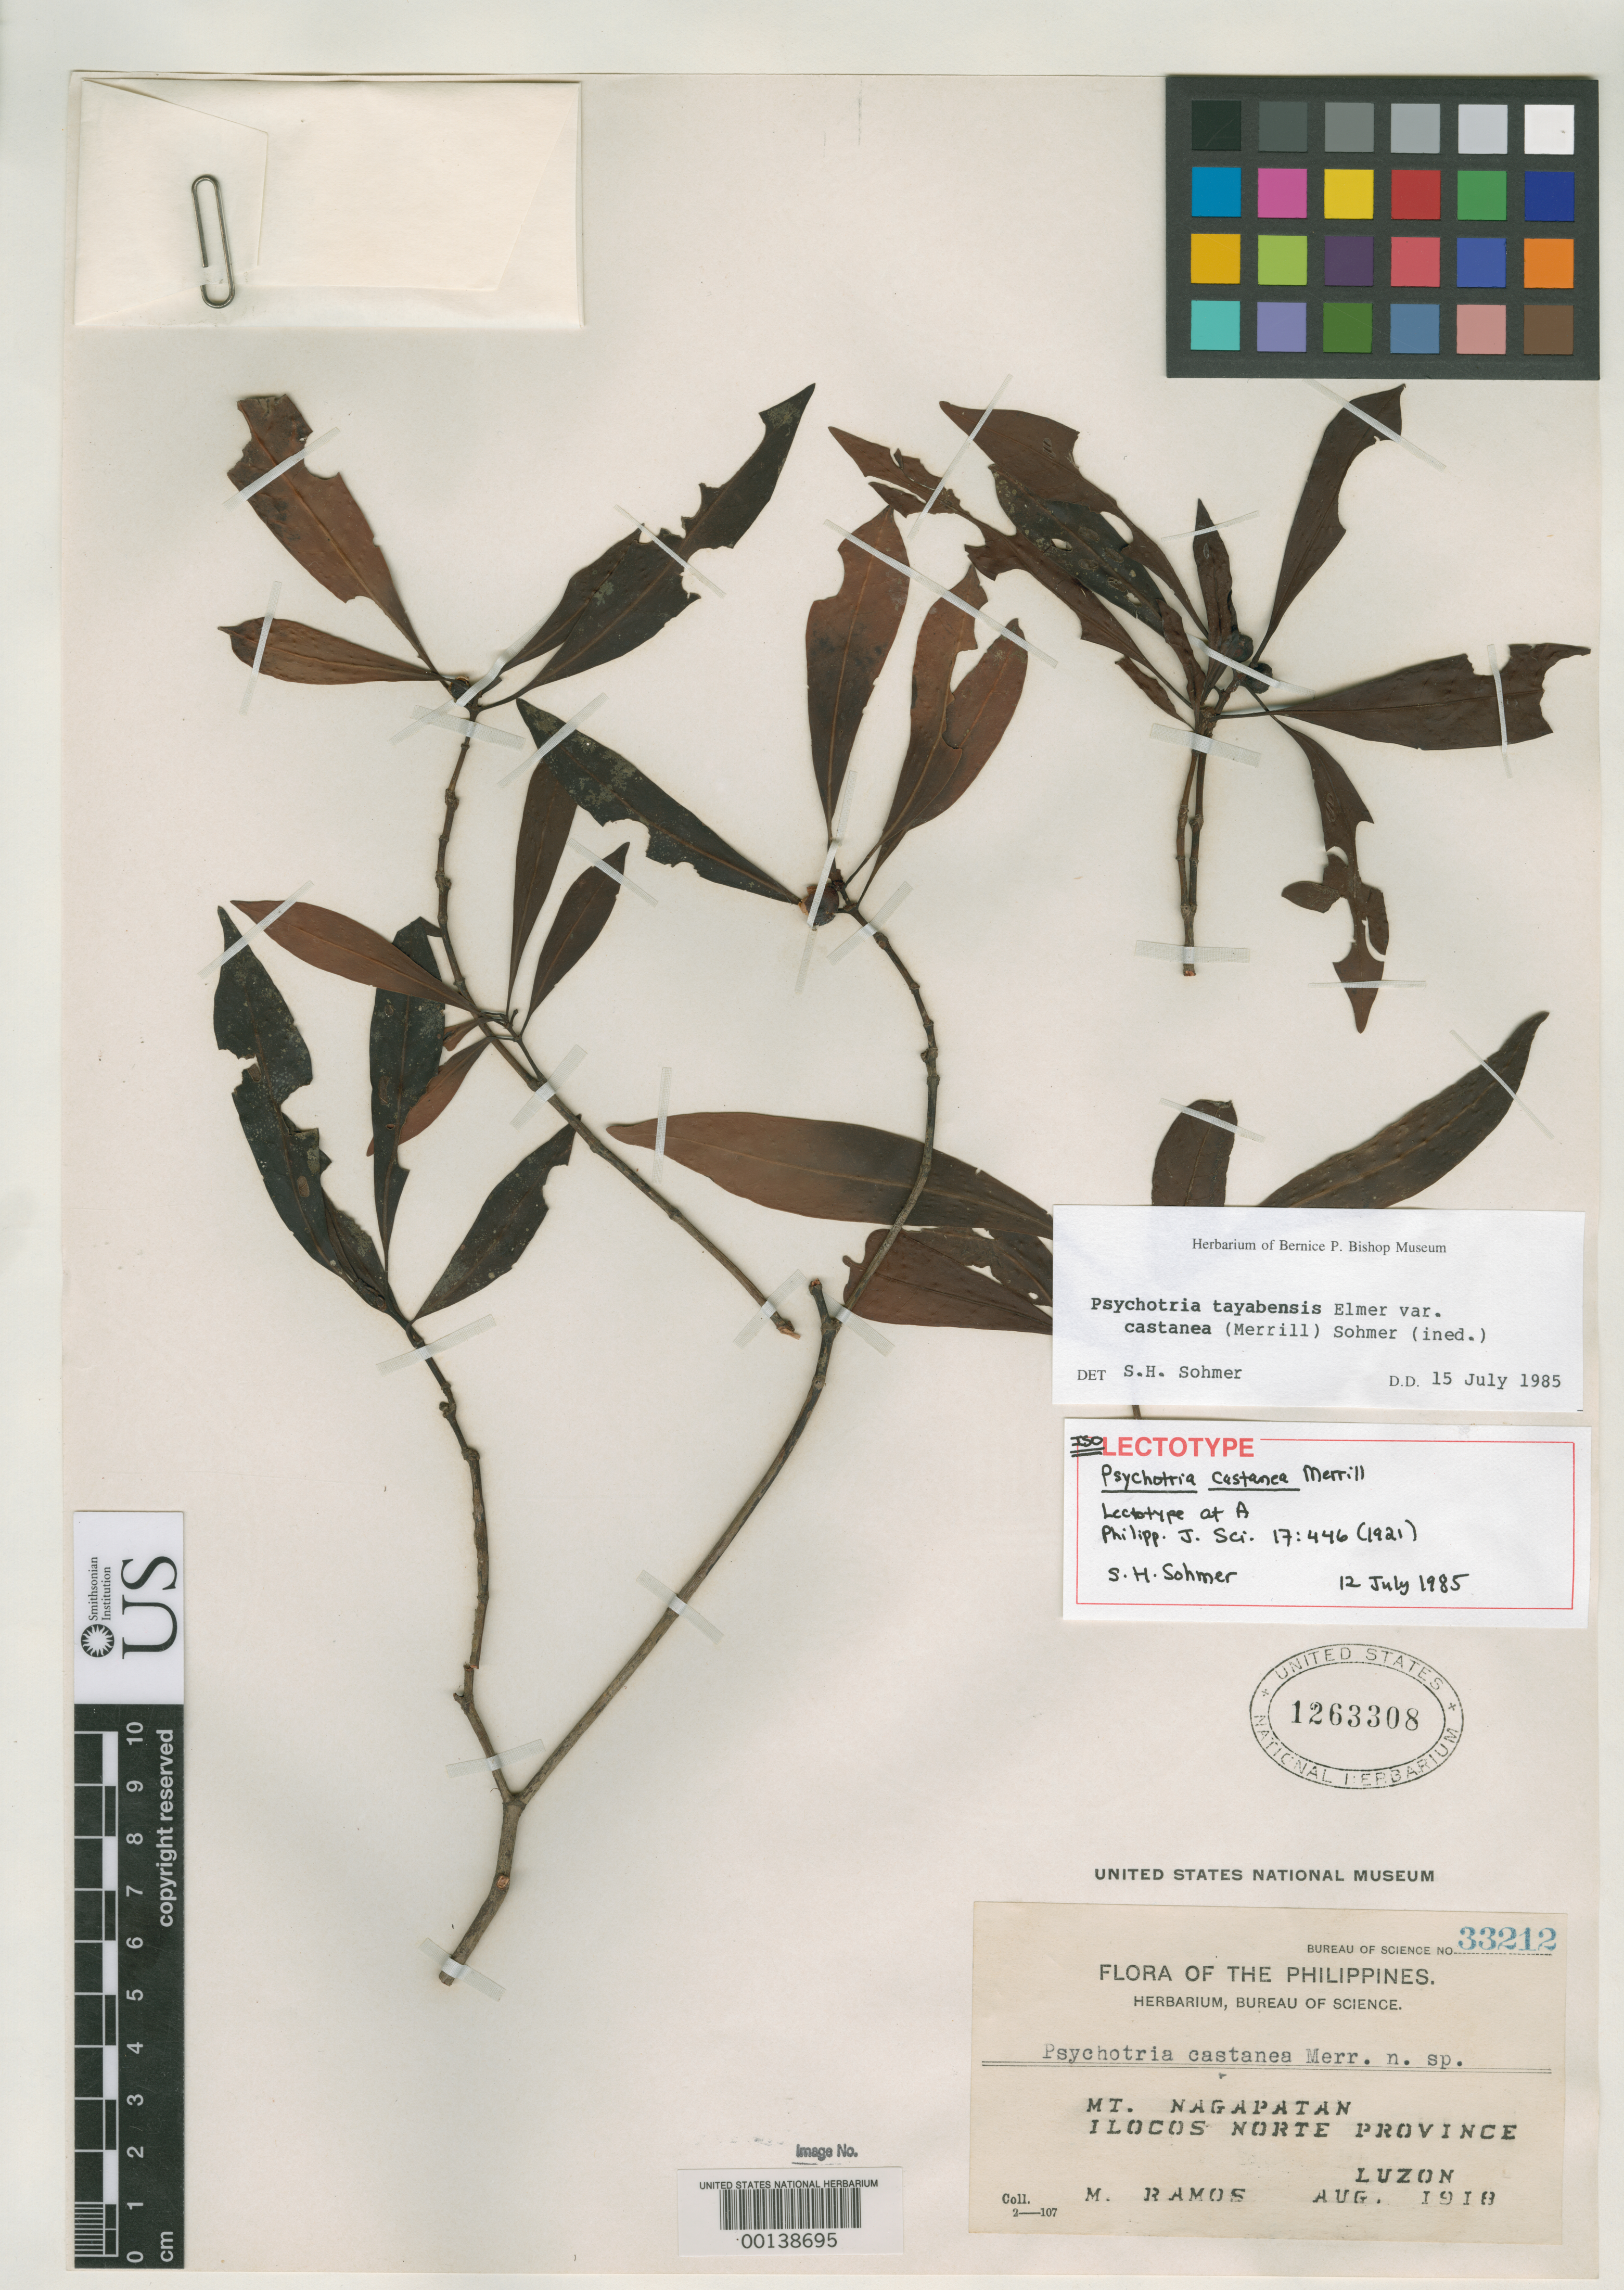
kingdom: Plantae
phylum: Tracheophyta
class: Magnoliopsida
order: Gentianales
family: Rubiaceae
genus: Psychotria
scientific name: Psychotria castanea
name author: Merr.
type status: Isotype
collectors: M. Ramos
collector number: Bur. Sci. 33212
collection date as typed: Aug 1918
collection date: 1918-08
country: Philippines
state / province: Ilocos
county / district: Ilocos Norte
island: Luzon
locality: Mt. Nagapatan, Ilocos Norte Province.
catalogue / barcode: US 1263308